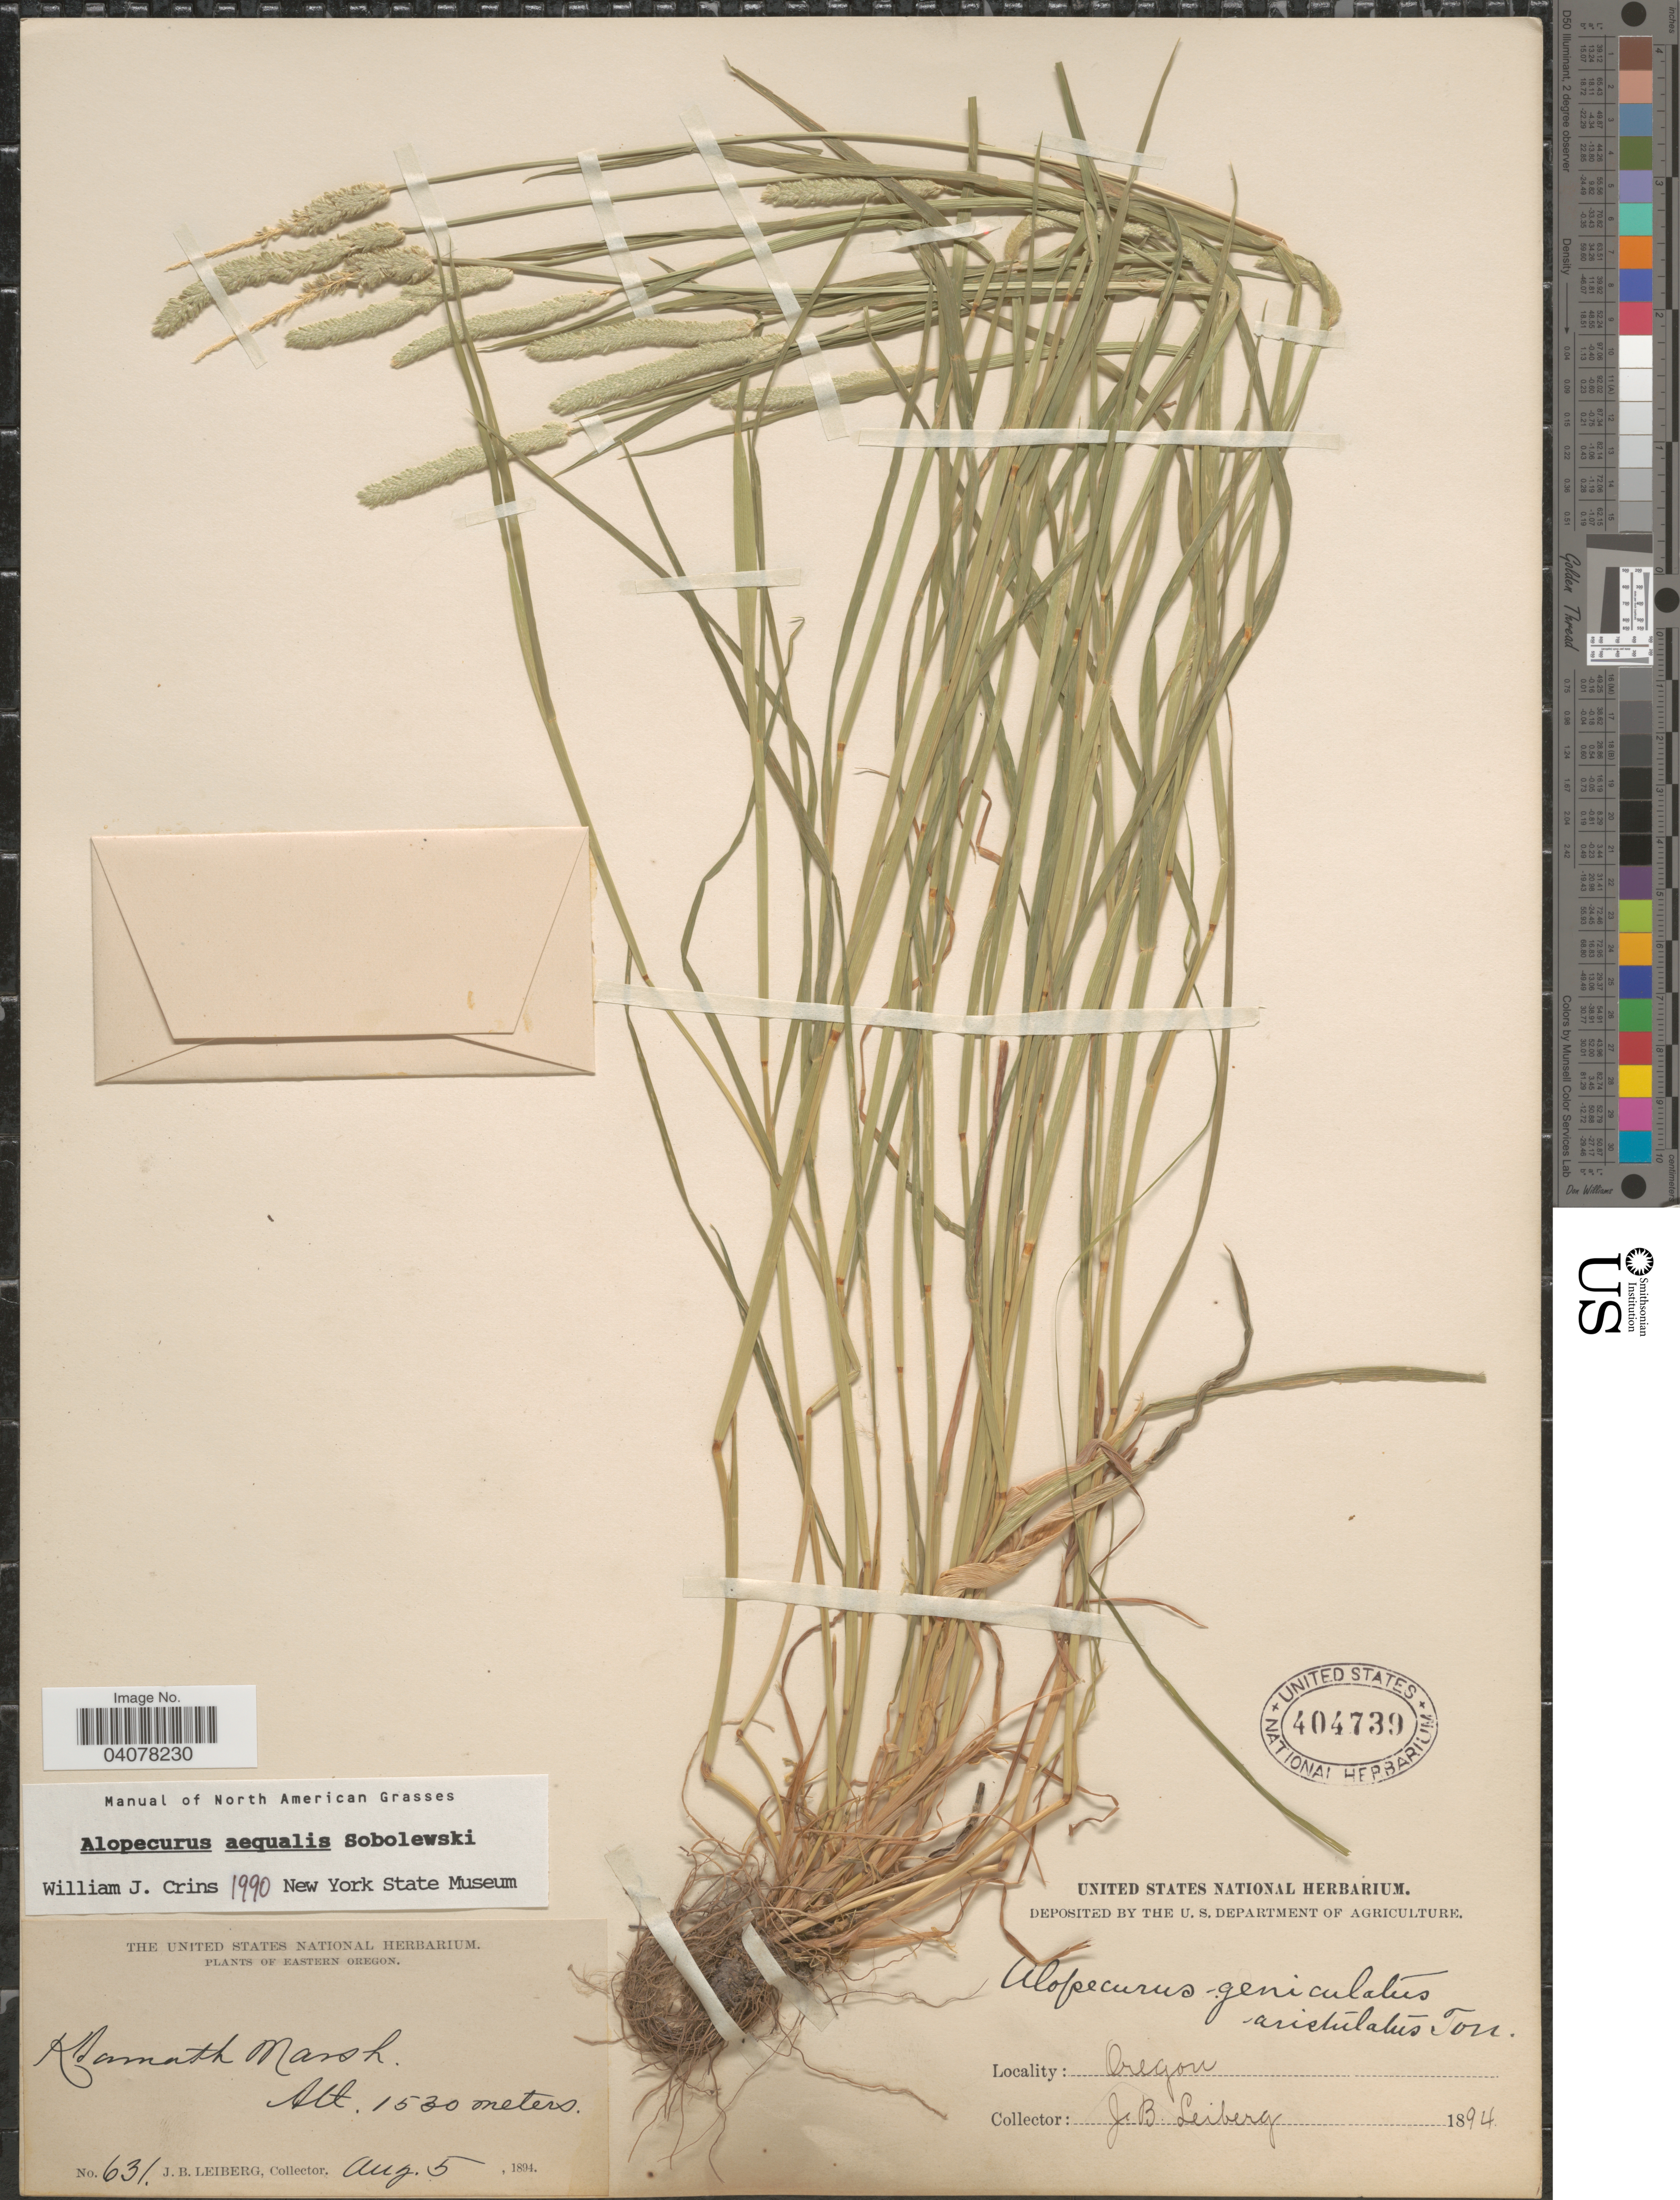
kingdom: Plantae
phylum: Tracheophyta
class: Liliopsida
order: Poales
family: Poaceae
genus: Alopecurus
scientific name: Alopecurus aequalis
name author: Sobol.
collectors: J. B. Leiberg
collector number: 631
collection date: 1894-08-05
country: United States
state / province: Oregon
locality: Eastern Oregon. Klamath Marsh.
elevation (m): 1530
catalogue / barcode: US 404739